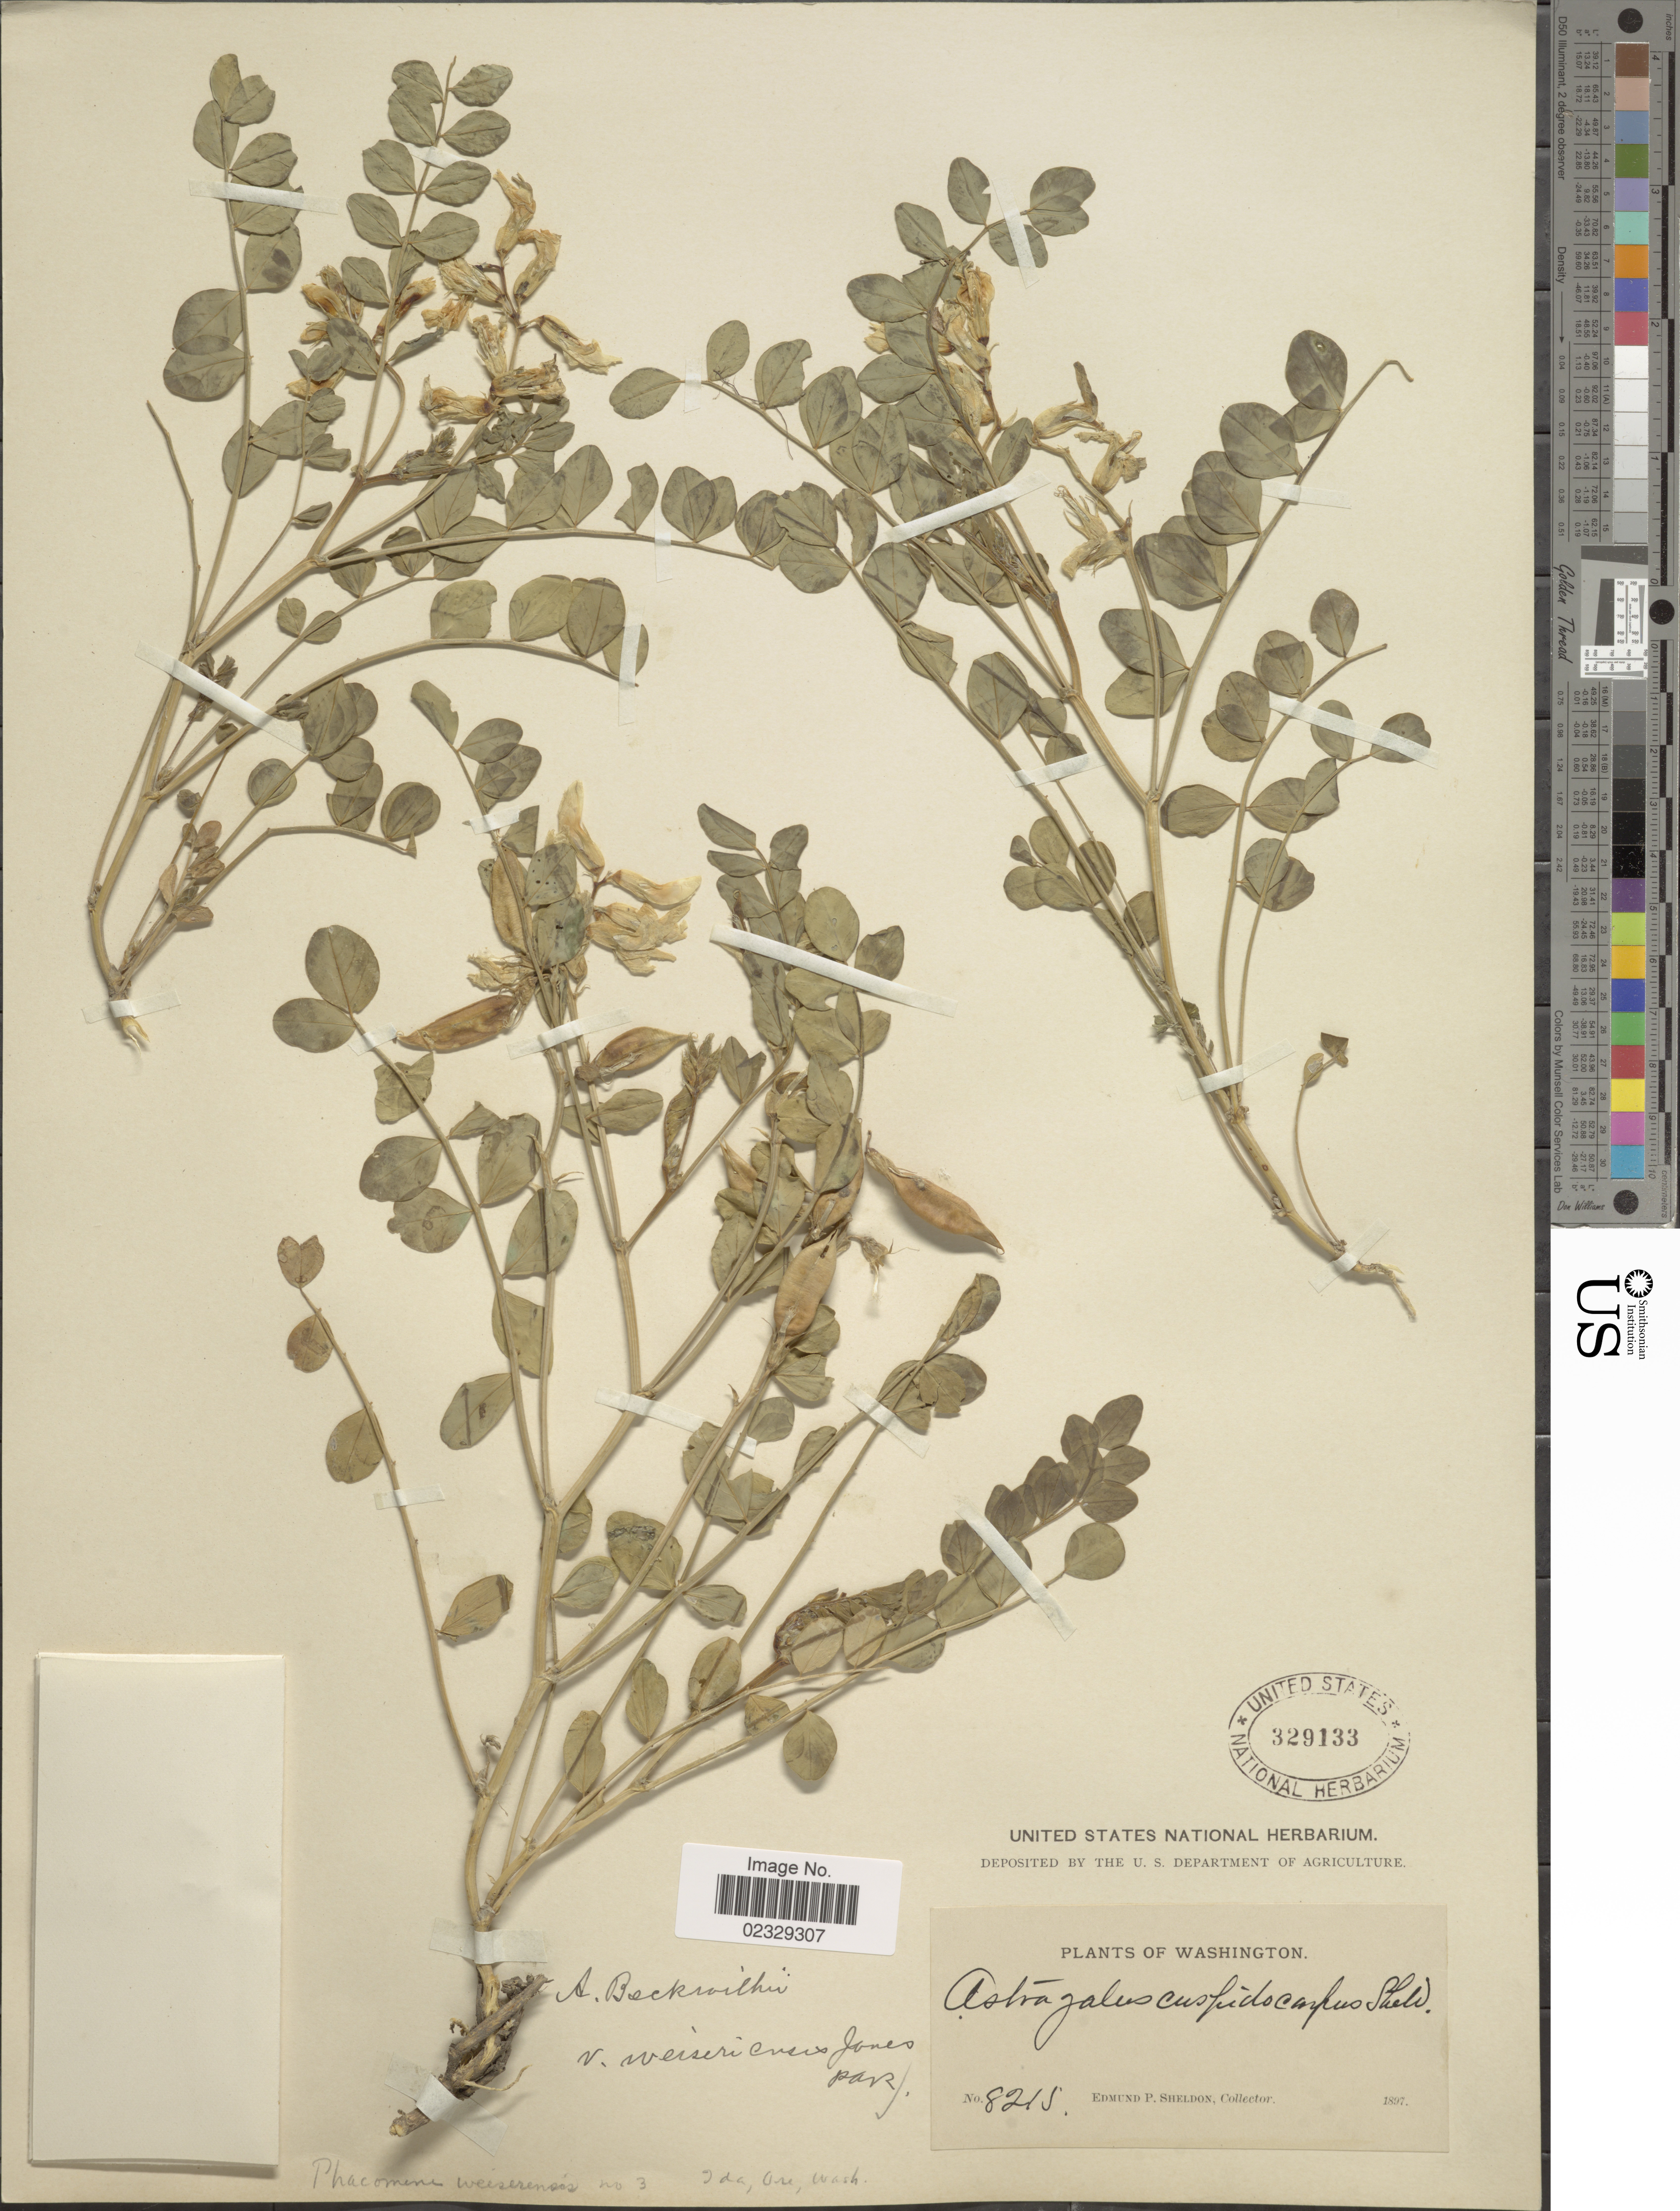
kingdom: Plantae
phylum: Tracheophyta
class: Magnoliopsida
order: Fabales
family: Fabaceae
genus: Astragalus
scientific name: Astragalus beckwithii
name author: Torr. & A. Gray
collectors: E. P. Sheldon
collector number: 8215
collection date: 1897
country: United States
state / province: Washington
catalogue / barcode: US 329133